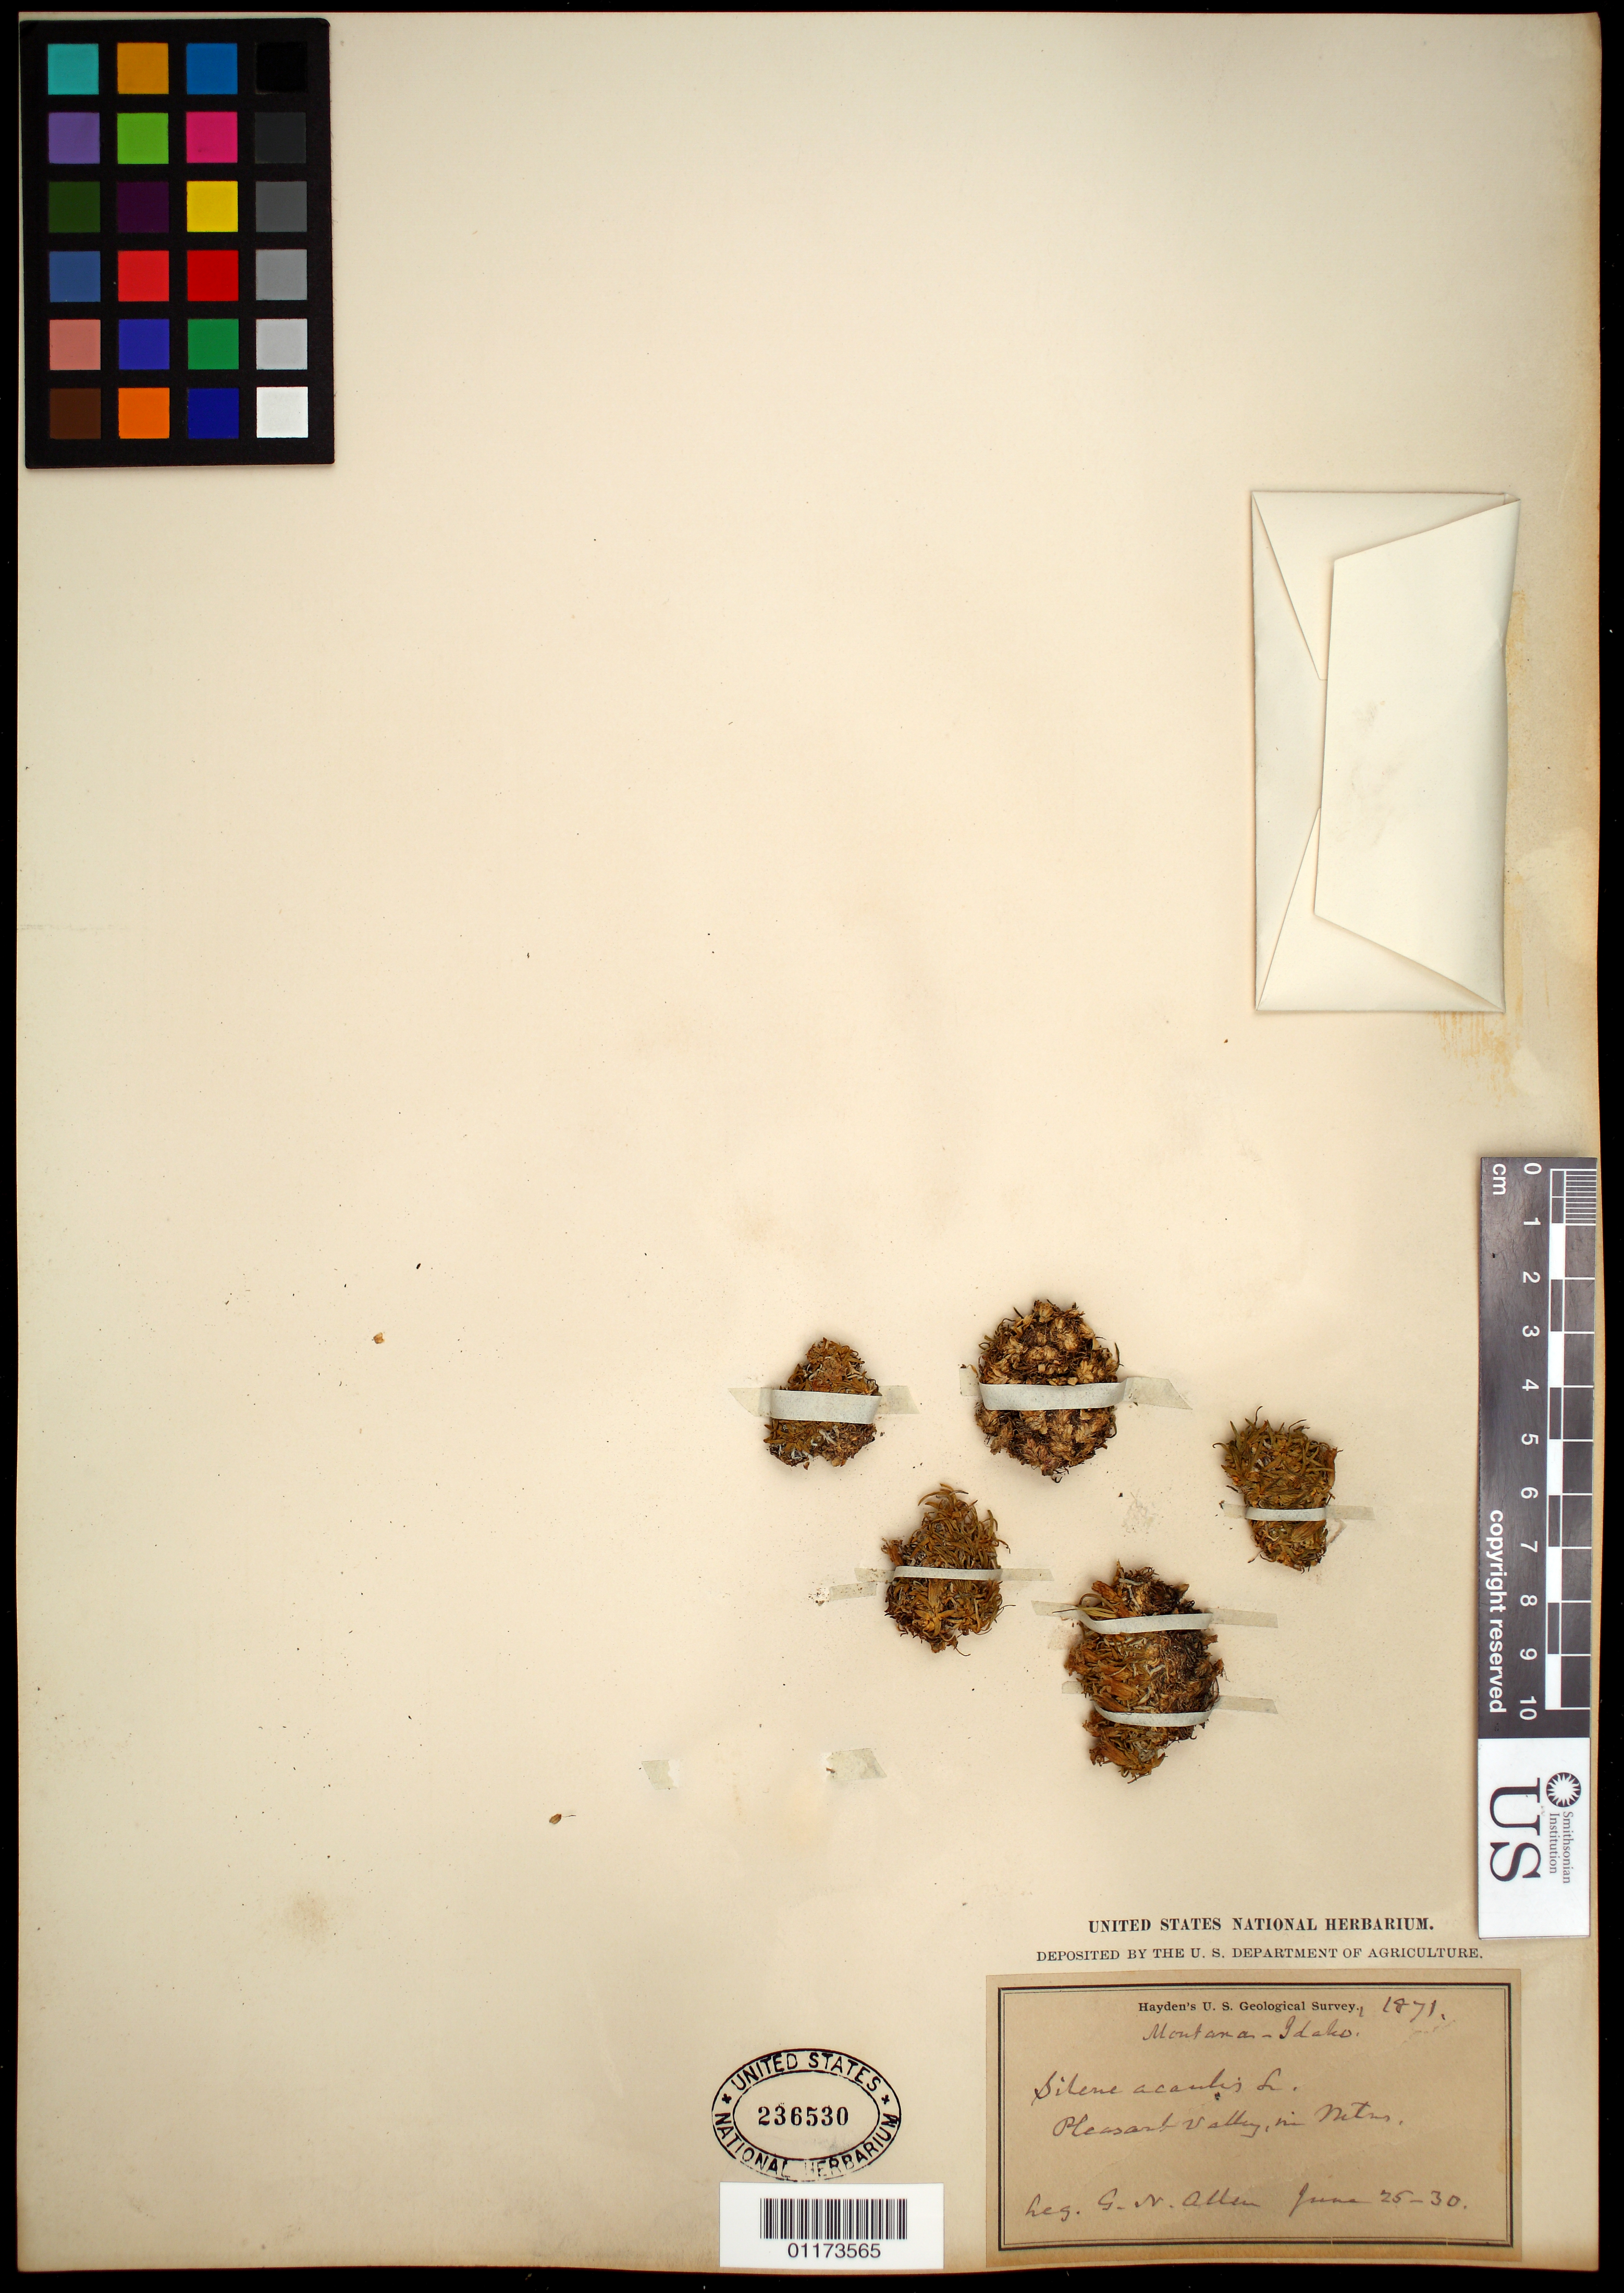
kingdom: Plantae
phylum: Tracheophyta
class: Magnoliopsida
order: Caryophyllales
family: Caryophyllaceae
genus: Silene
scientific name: Silene acaulis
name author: (L.) Jacq.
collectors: G. N. Allen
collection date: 1871-06-25/1871-06-30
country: United States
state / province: Idaho / Montana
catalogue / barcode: US 236530